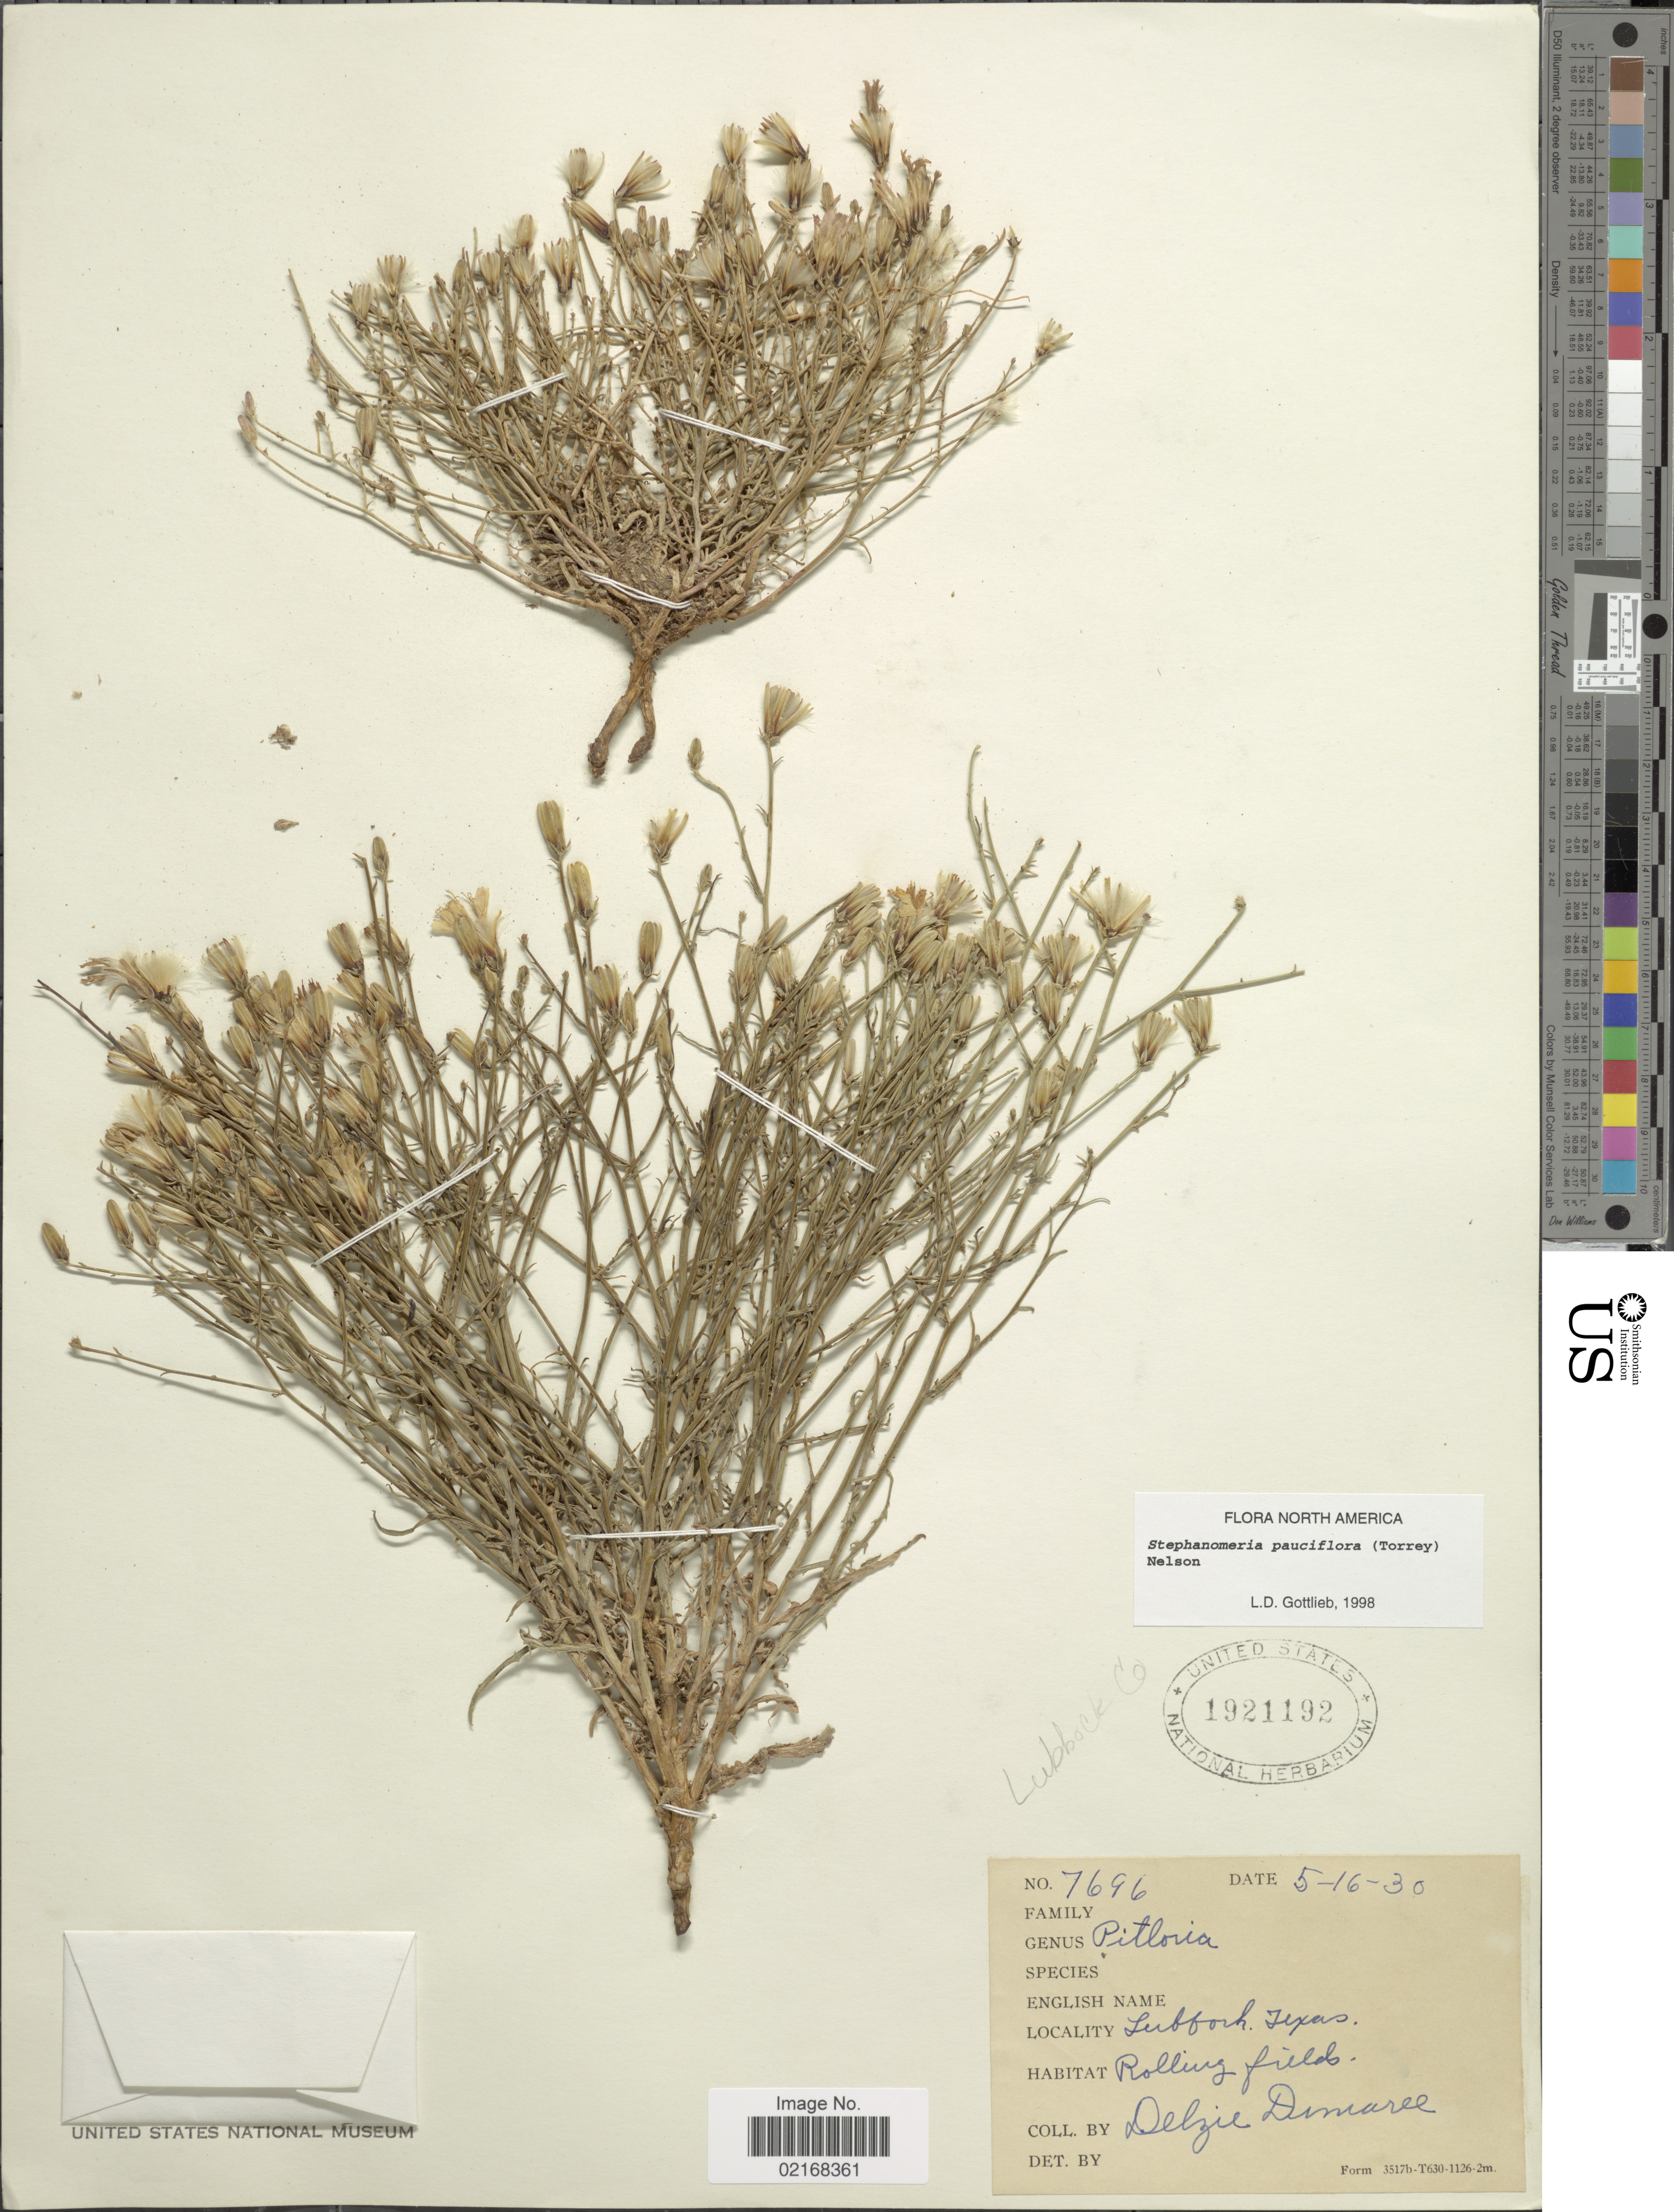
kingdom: Plantae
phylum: Tracheophyta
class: Magnoliopsida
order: Asterales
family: Asteraceae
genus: Stephanomeria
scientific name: Stephanomeria pauciflora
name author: (Torr.) A. Nelson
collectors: D. Demaree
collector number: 7696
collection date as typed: Transcribed d/m/y: 16/5/30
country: United States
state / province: Texas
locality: Lubbock, Texas. Lubbock Co.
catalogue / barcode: US 1921192